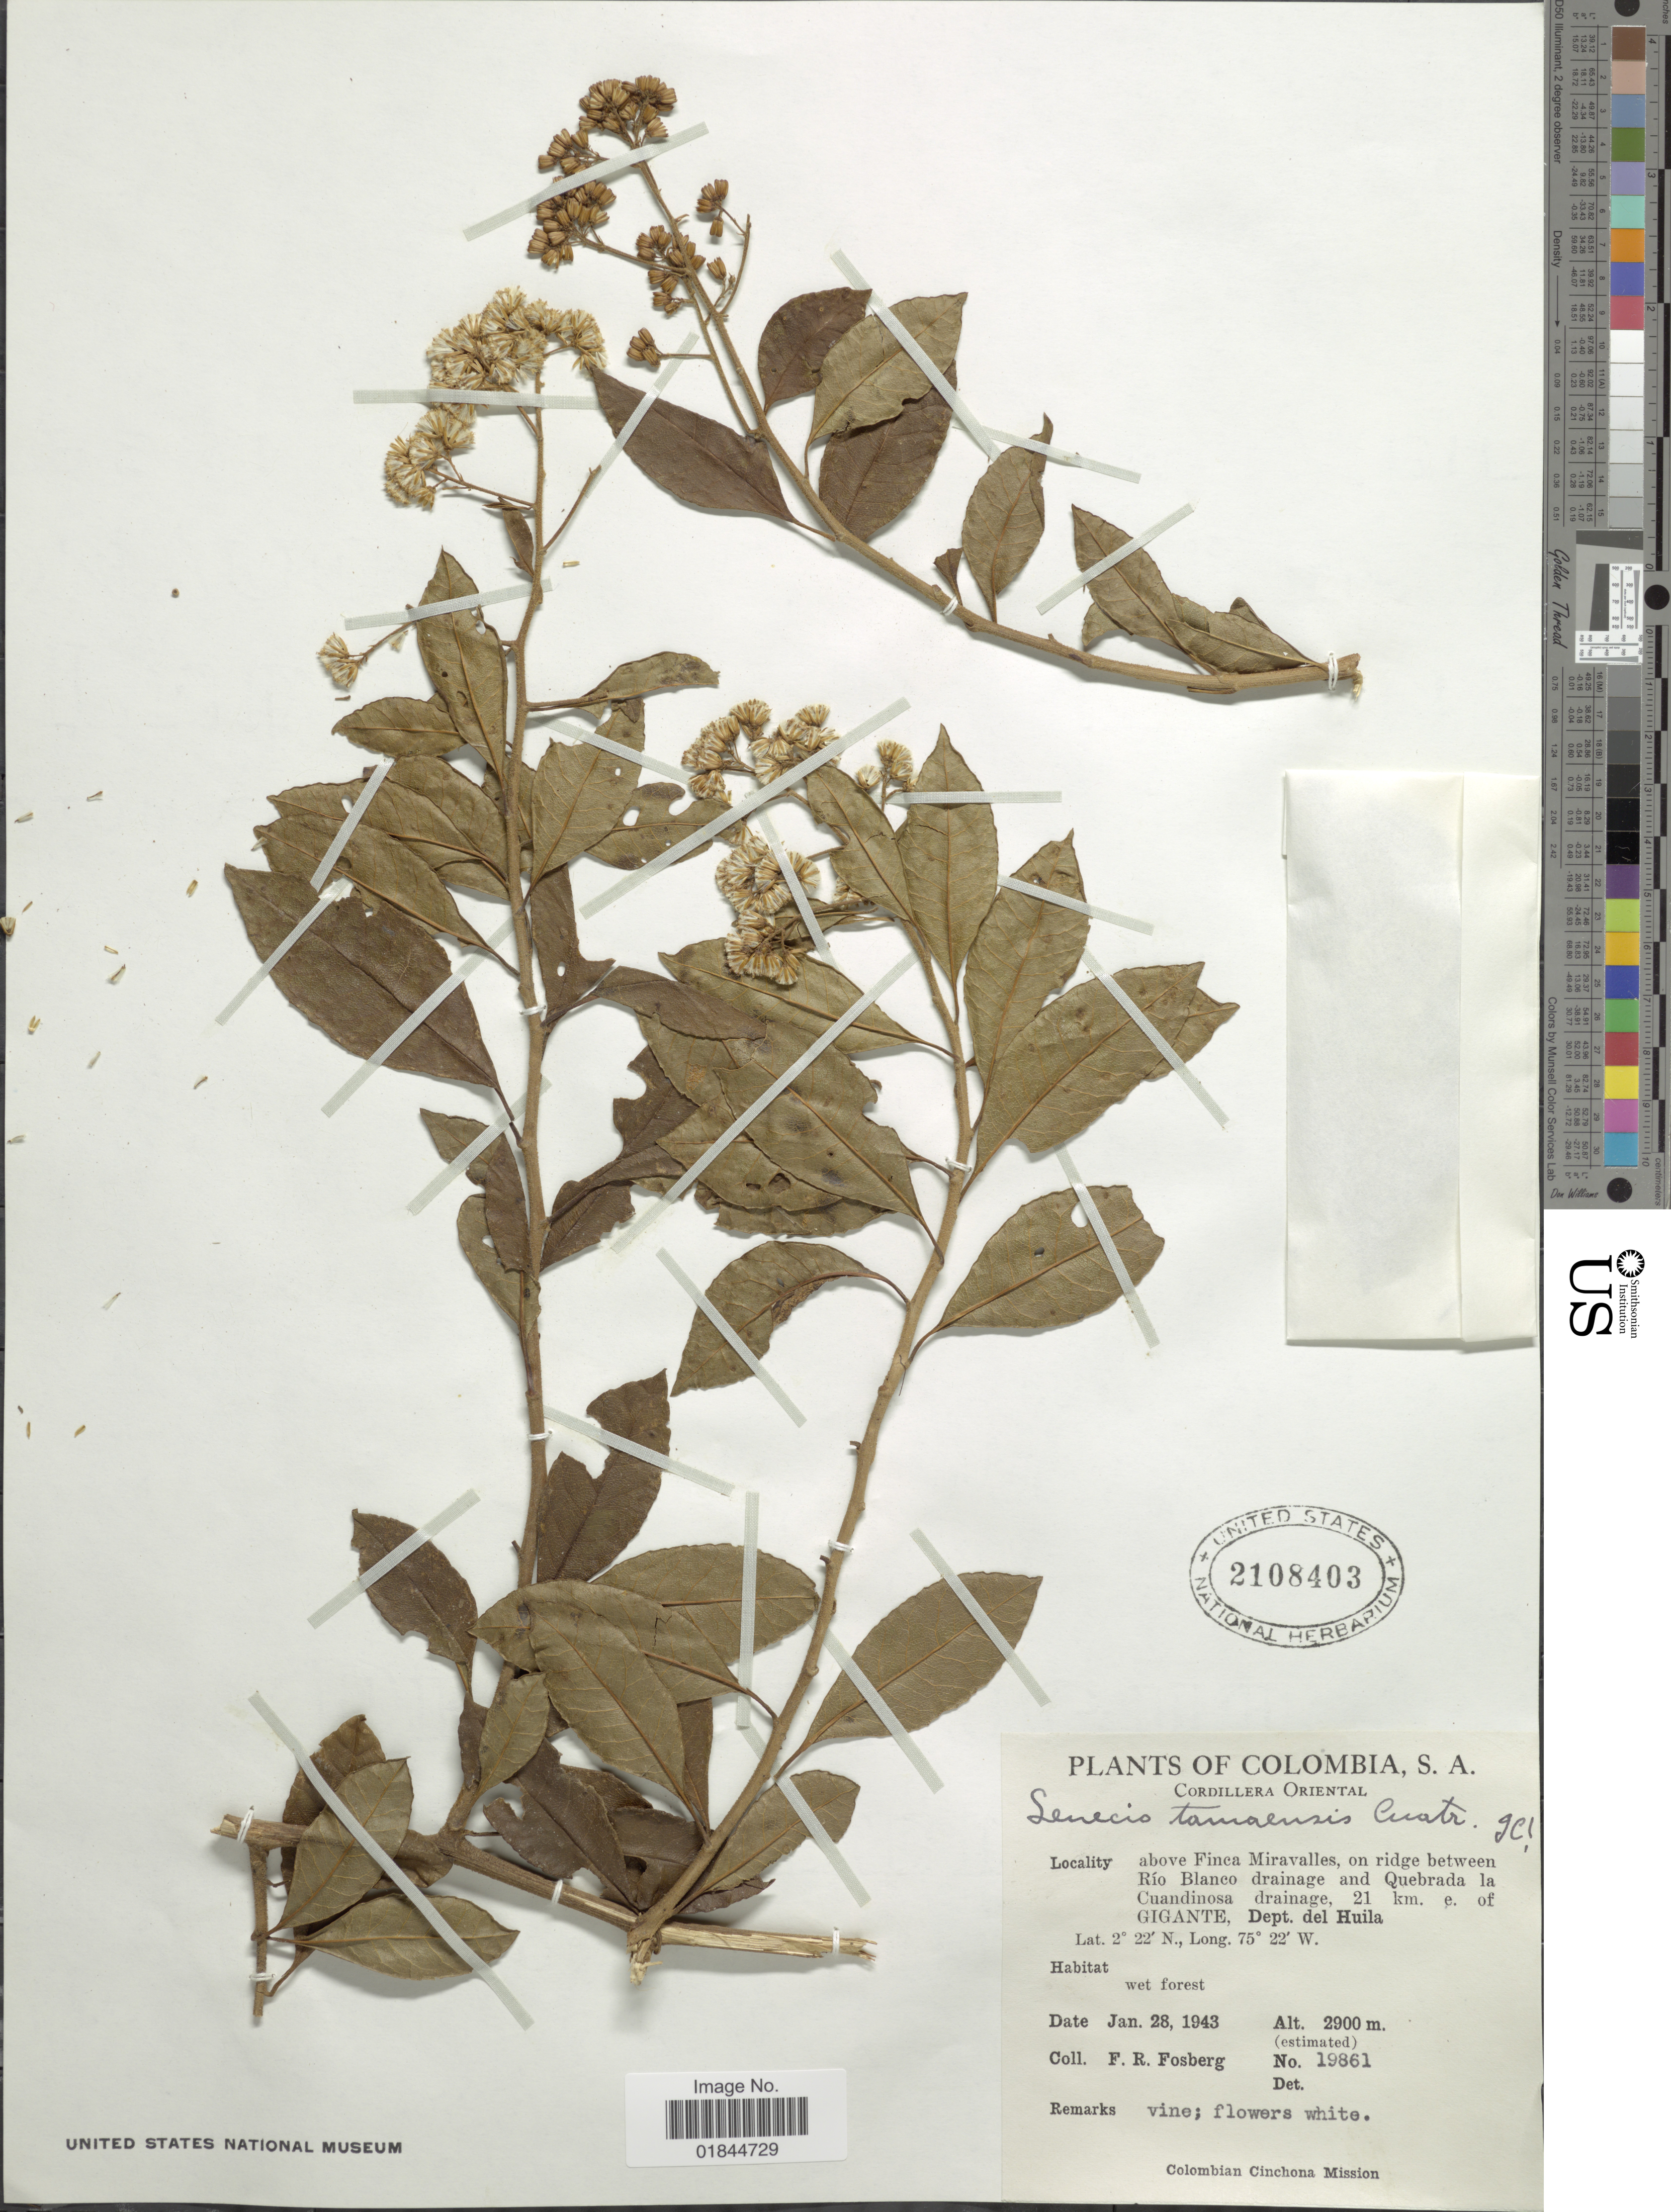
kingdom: Plantae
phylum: Tracheophyta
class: Magnoliopsida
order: Asterales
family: Asteraceae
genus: Pentacalia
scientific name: Pentacalia trianae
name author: (Klatt) Cuatrec.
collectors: F. R. Fosberg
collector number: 19861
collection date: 1943-01-28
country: Colombia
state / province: Huila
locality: Cordillera Oriental. above Finca Miravellas, on ridge between Rio Blanco drainage and Quebrada la Cuandinosa drainage, 21 km. e. of Gigante. Dept. del Huila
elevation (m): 2900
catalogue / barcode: US 2108403